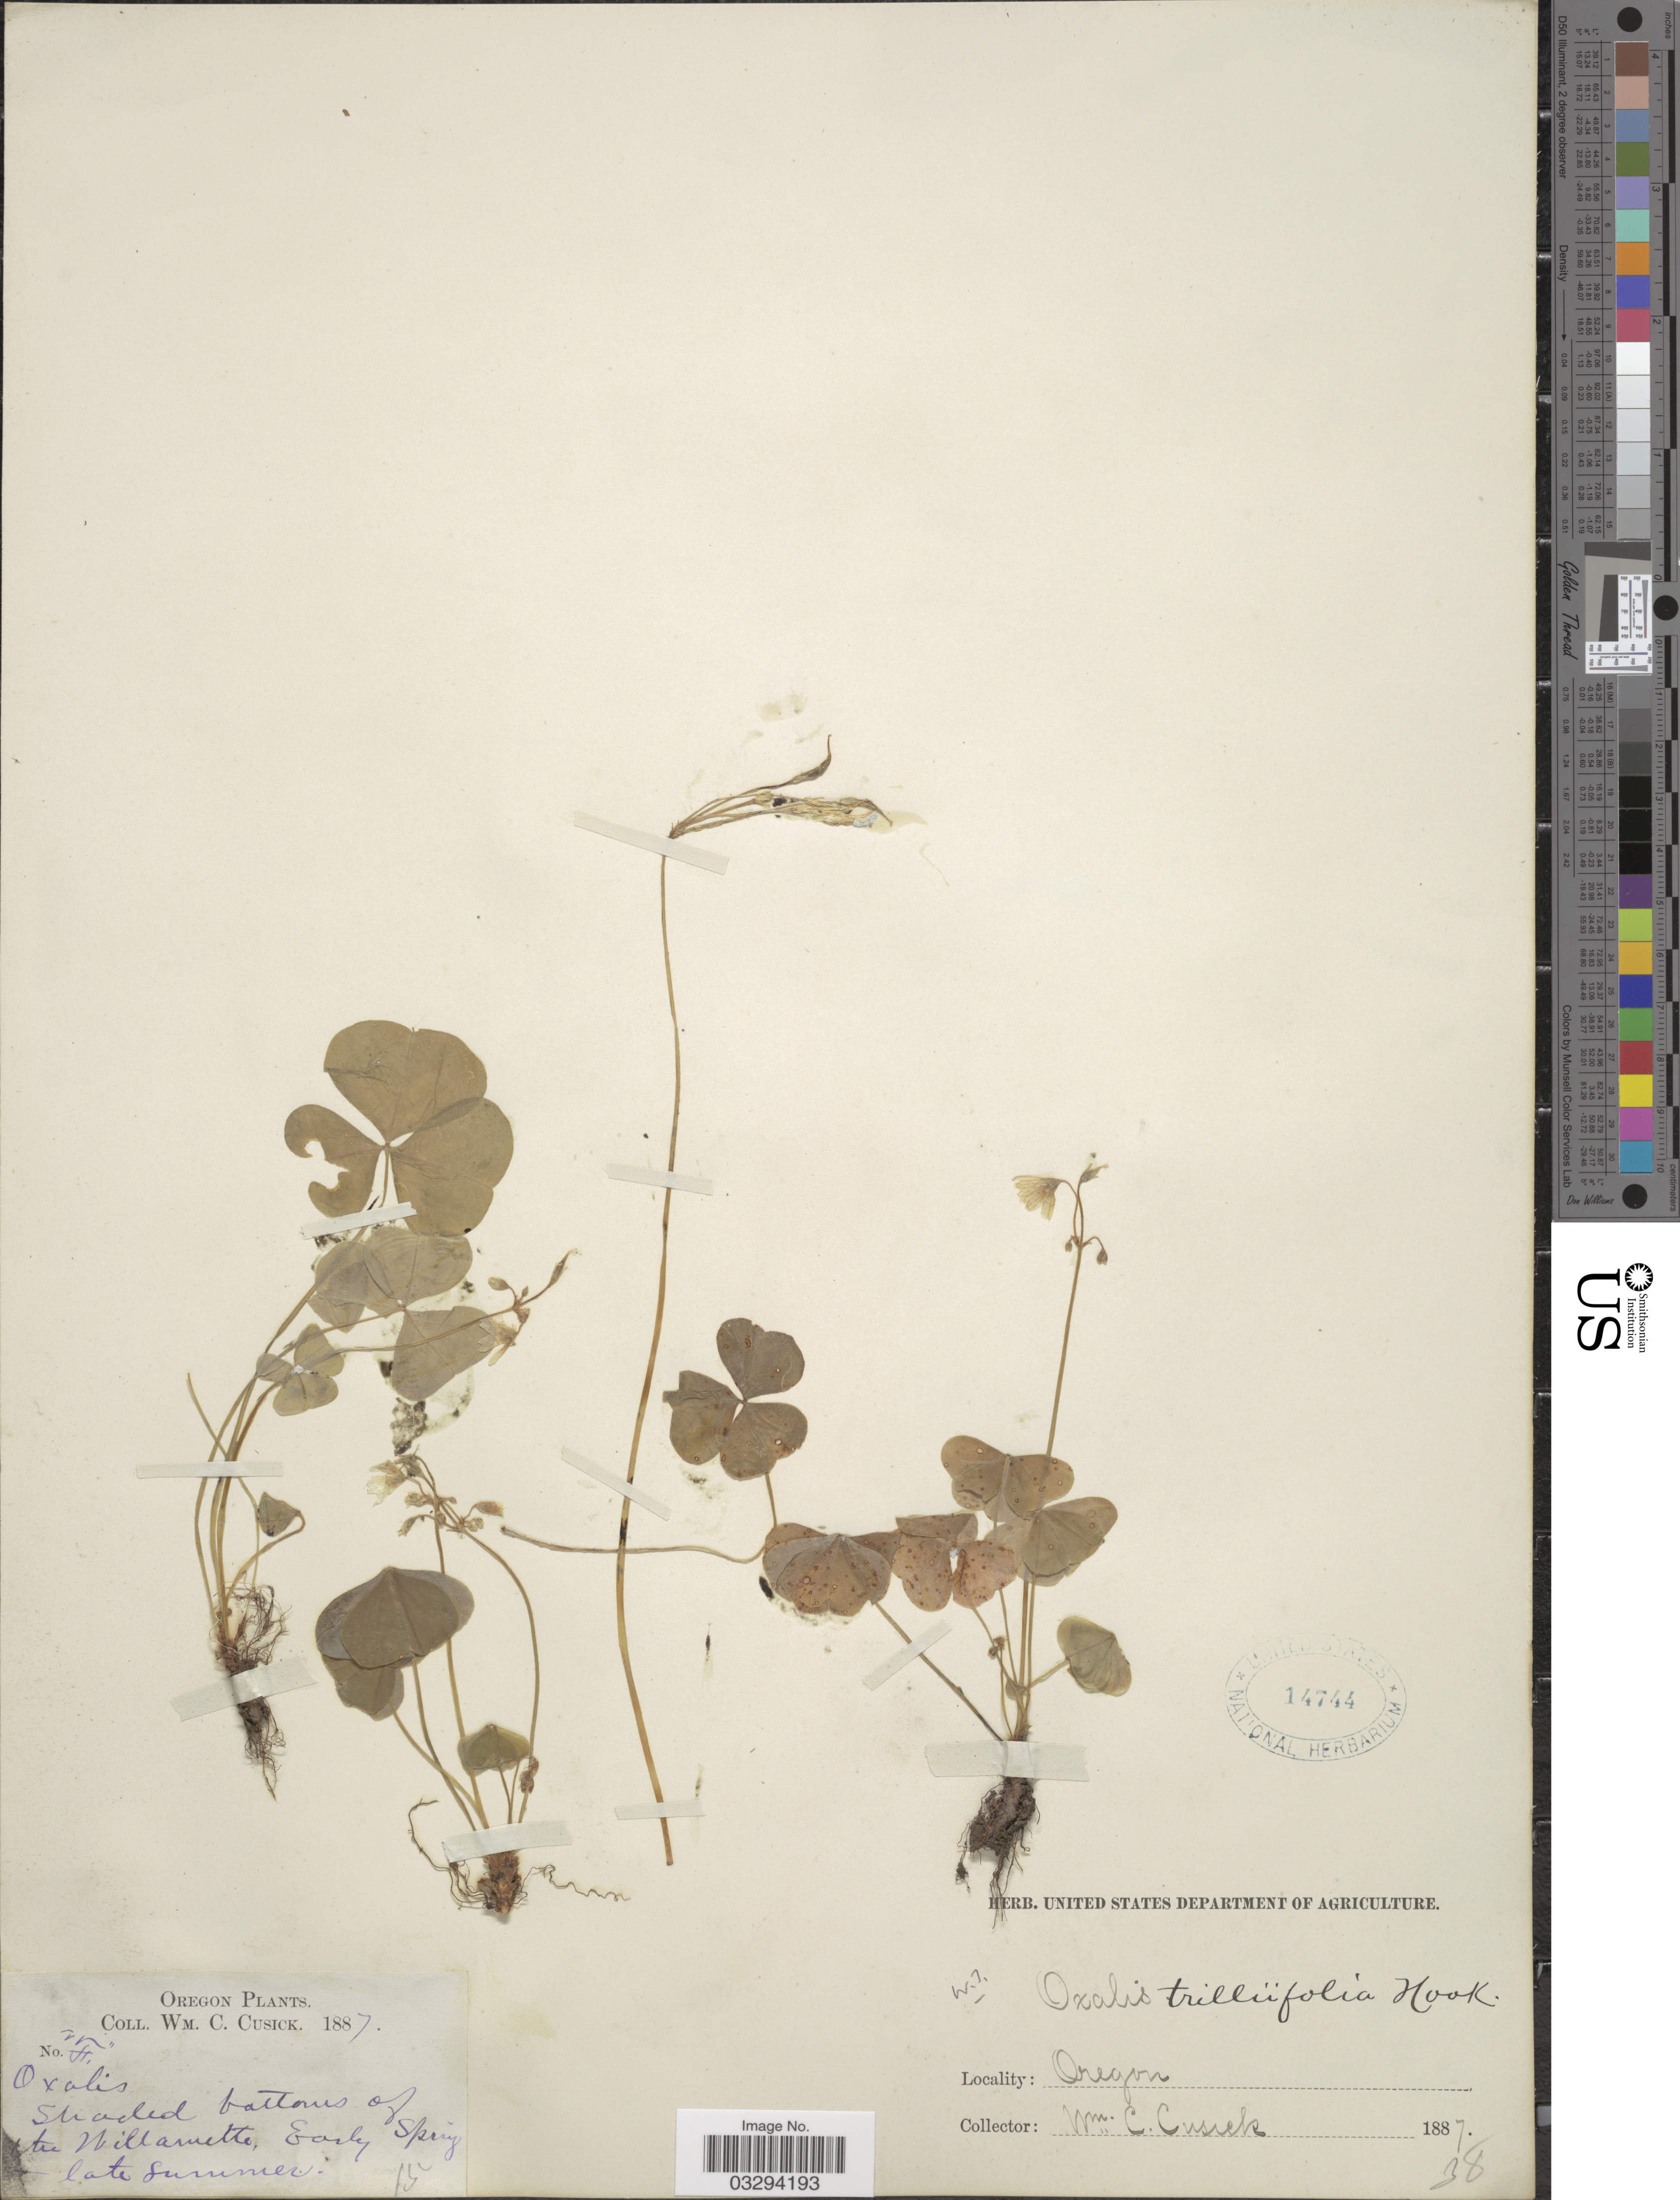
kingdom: Plantae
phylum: Tracheophyta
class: Magnoliopsida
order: Oxalidales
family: Oxalidaceae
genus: Oxalis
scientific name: Oxalis trilliifolia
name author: Hook.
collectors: W. C. Cusick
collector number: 7*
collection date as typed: Early spring late summer 1887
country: United States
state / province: Oregon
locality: Shaded bottoms of the Willamette.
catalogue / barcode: US 14744